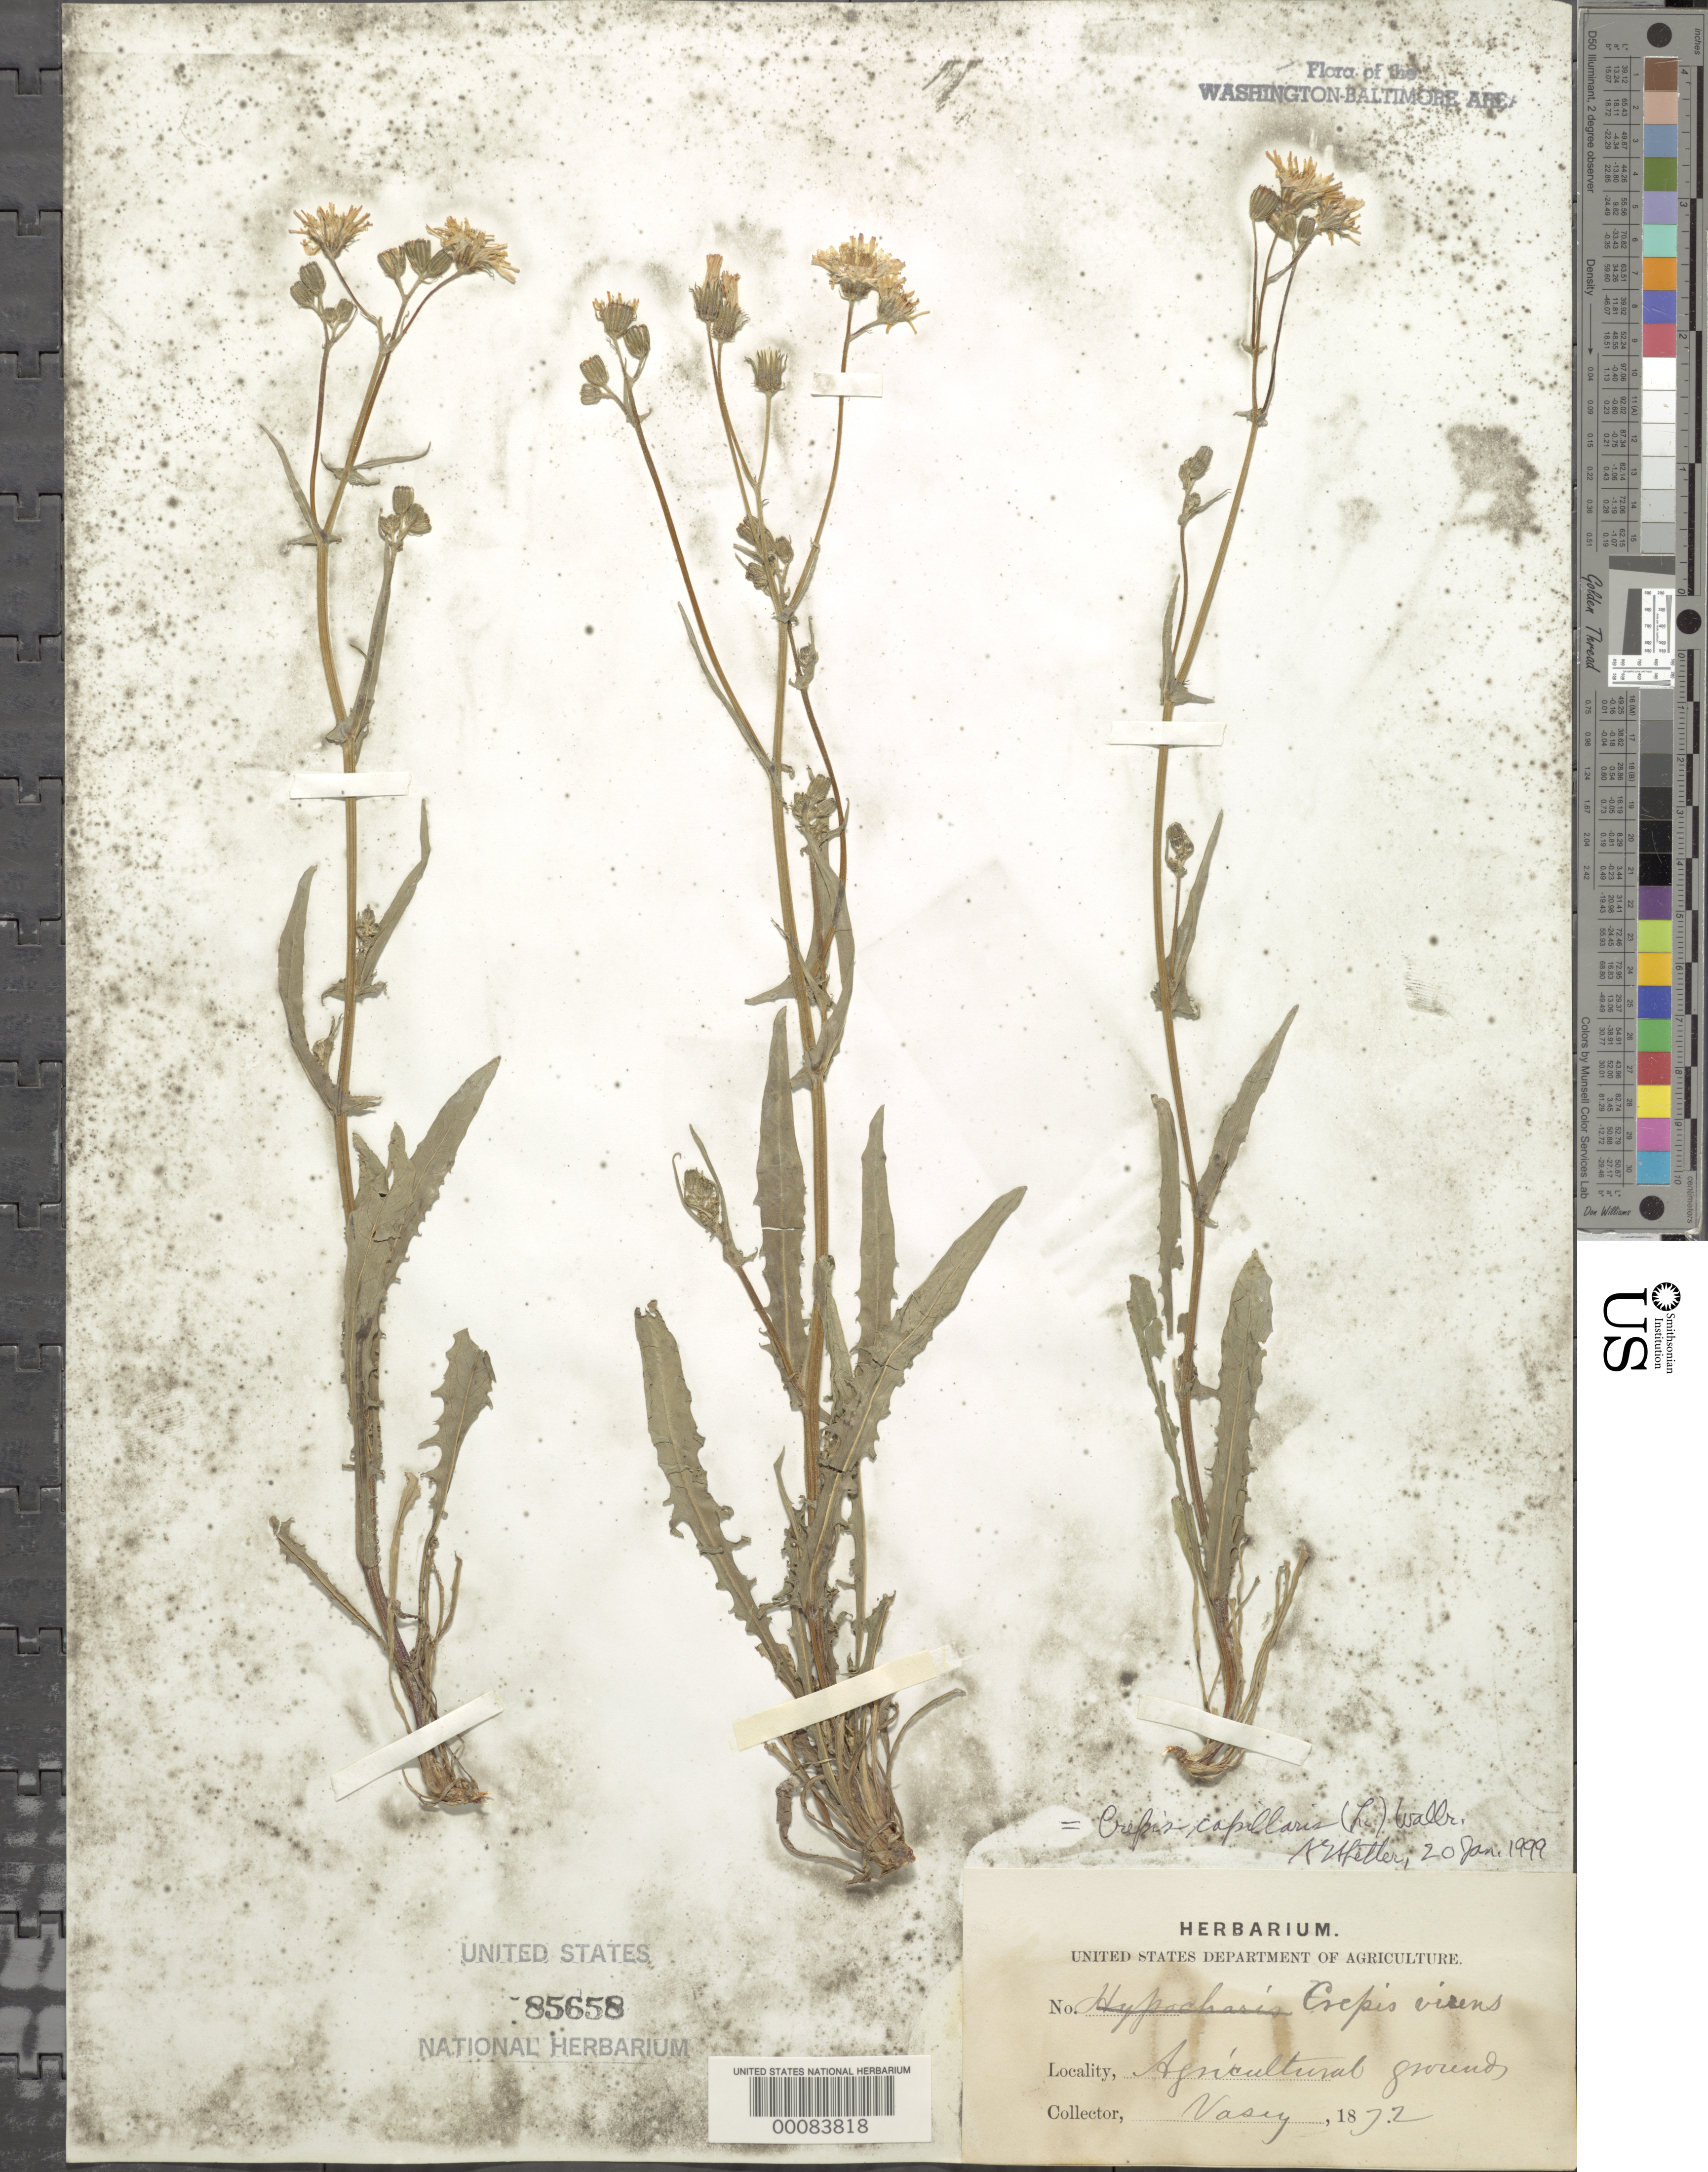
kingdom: Plantae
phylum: Tracheophyta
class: Magnoliopsida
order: Asterales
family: Asteraceae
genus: Crepis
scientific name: Crepis capillaris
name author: (L.) Wallr.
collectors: G. Vasey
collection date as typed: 1872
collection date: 1872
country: United States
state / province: District of Columbia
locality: Agriculture grounds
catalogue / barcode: US 85658